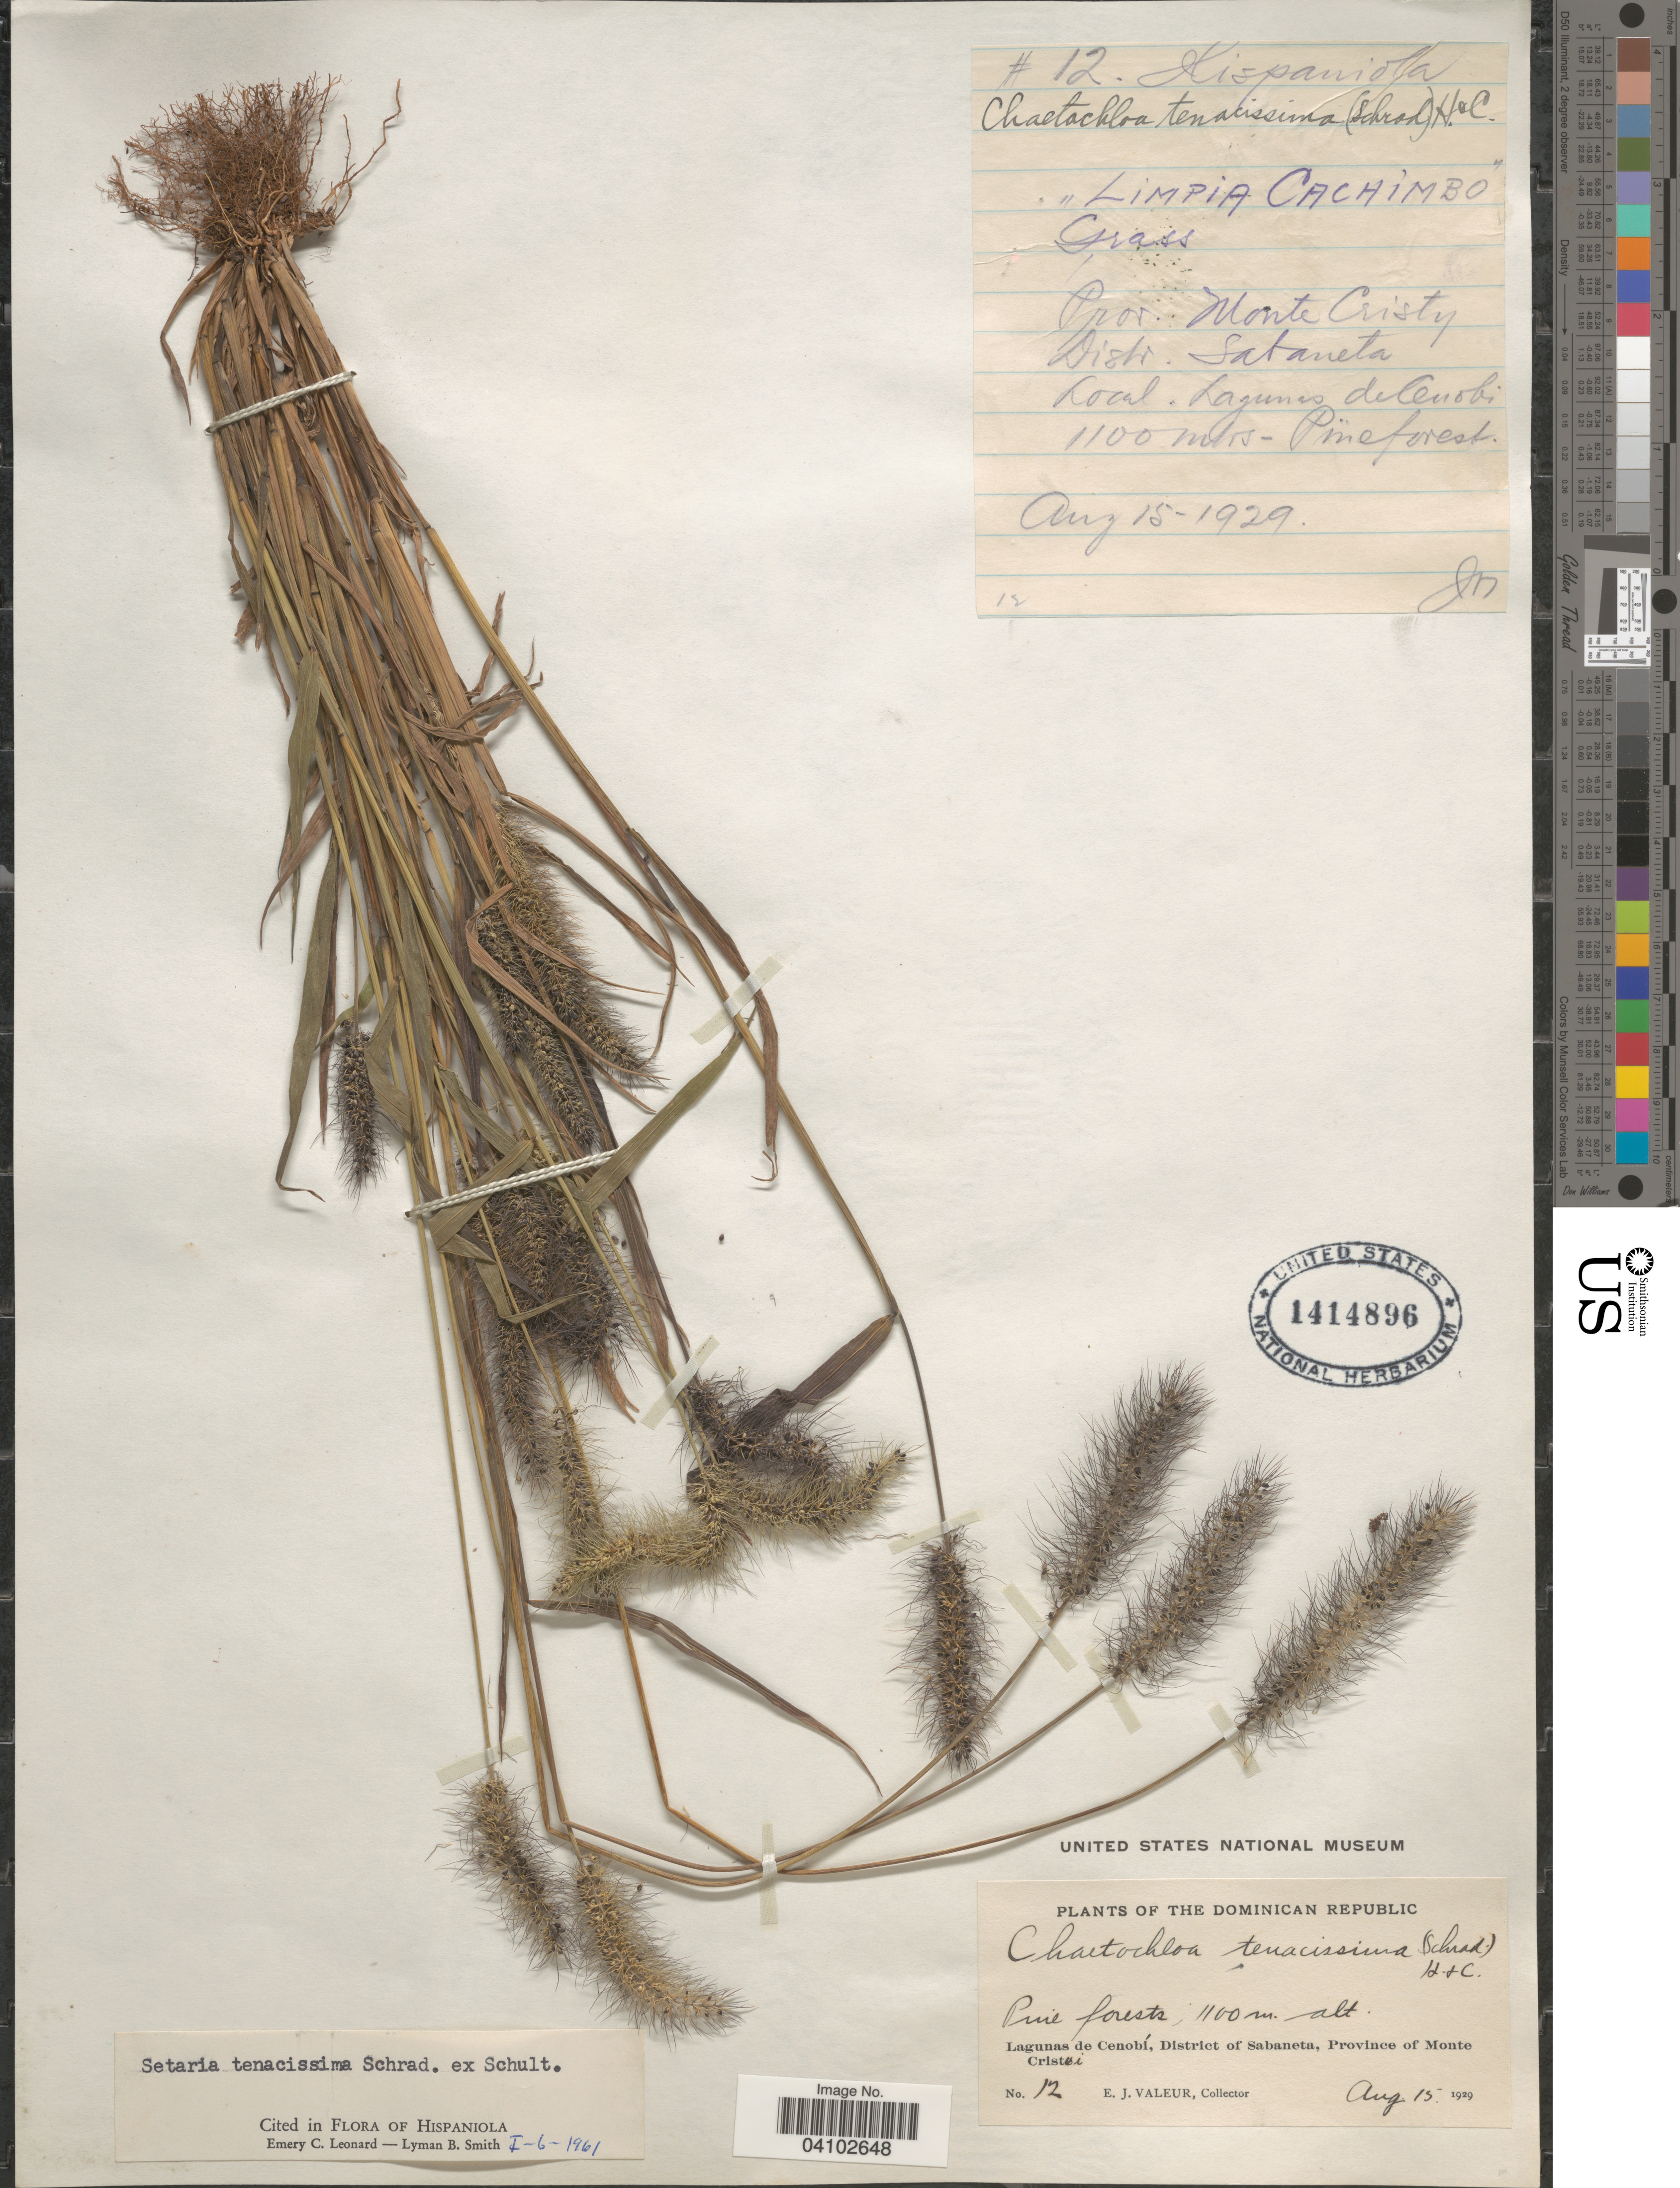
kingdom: Plantae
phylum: Tracheophyta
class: Liliopsida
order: Poales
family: Poaceae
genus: Setaria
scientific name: Setaria tenacissima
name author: Schrad. ex Schult.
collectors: E. Valeur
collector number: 12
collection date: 1929-08-15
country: Dominican Republic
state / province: Monte Cristi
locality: Lagunas de Cenobí, District of Sabaneta.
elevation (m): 1100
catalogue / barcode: US 1414896